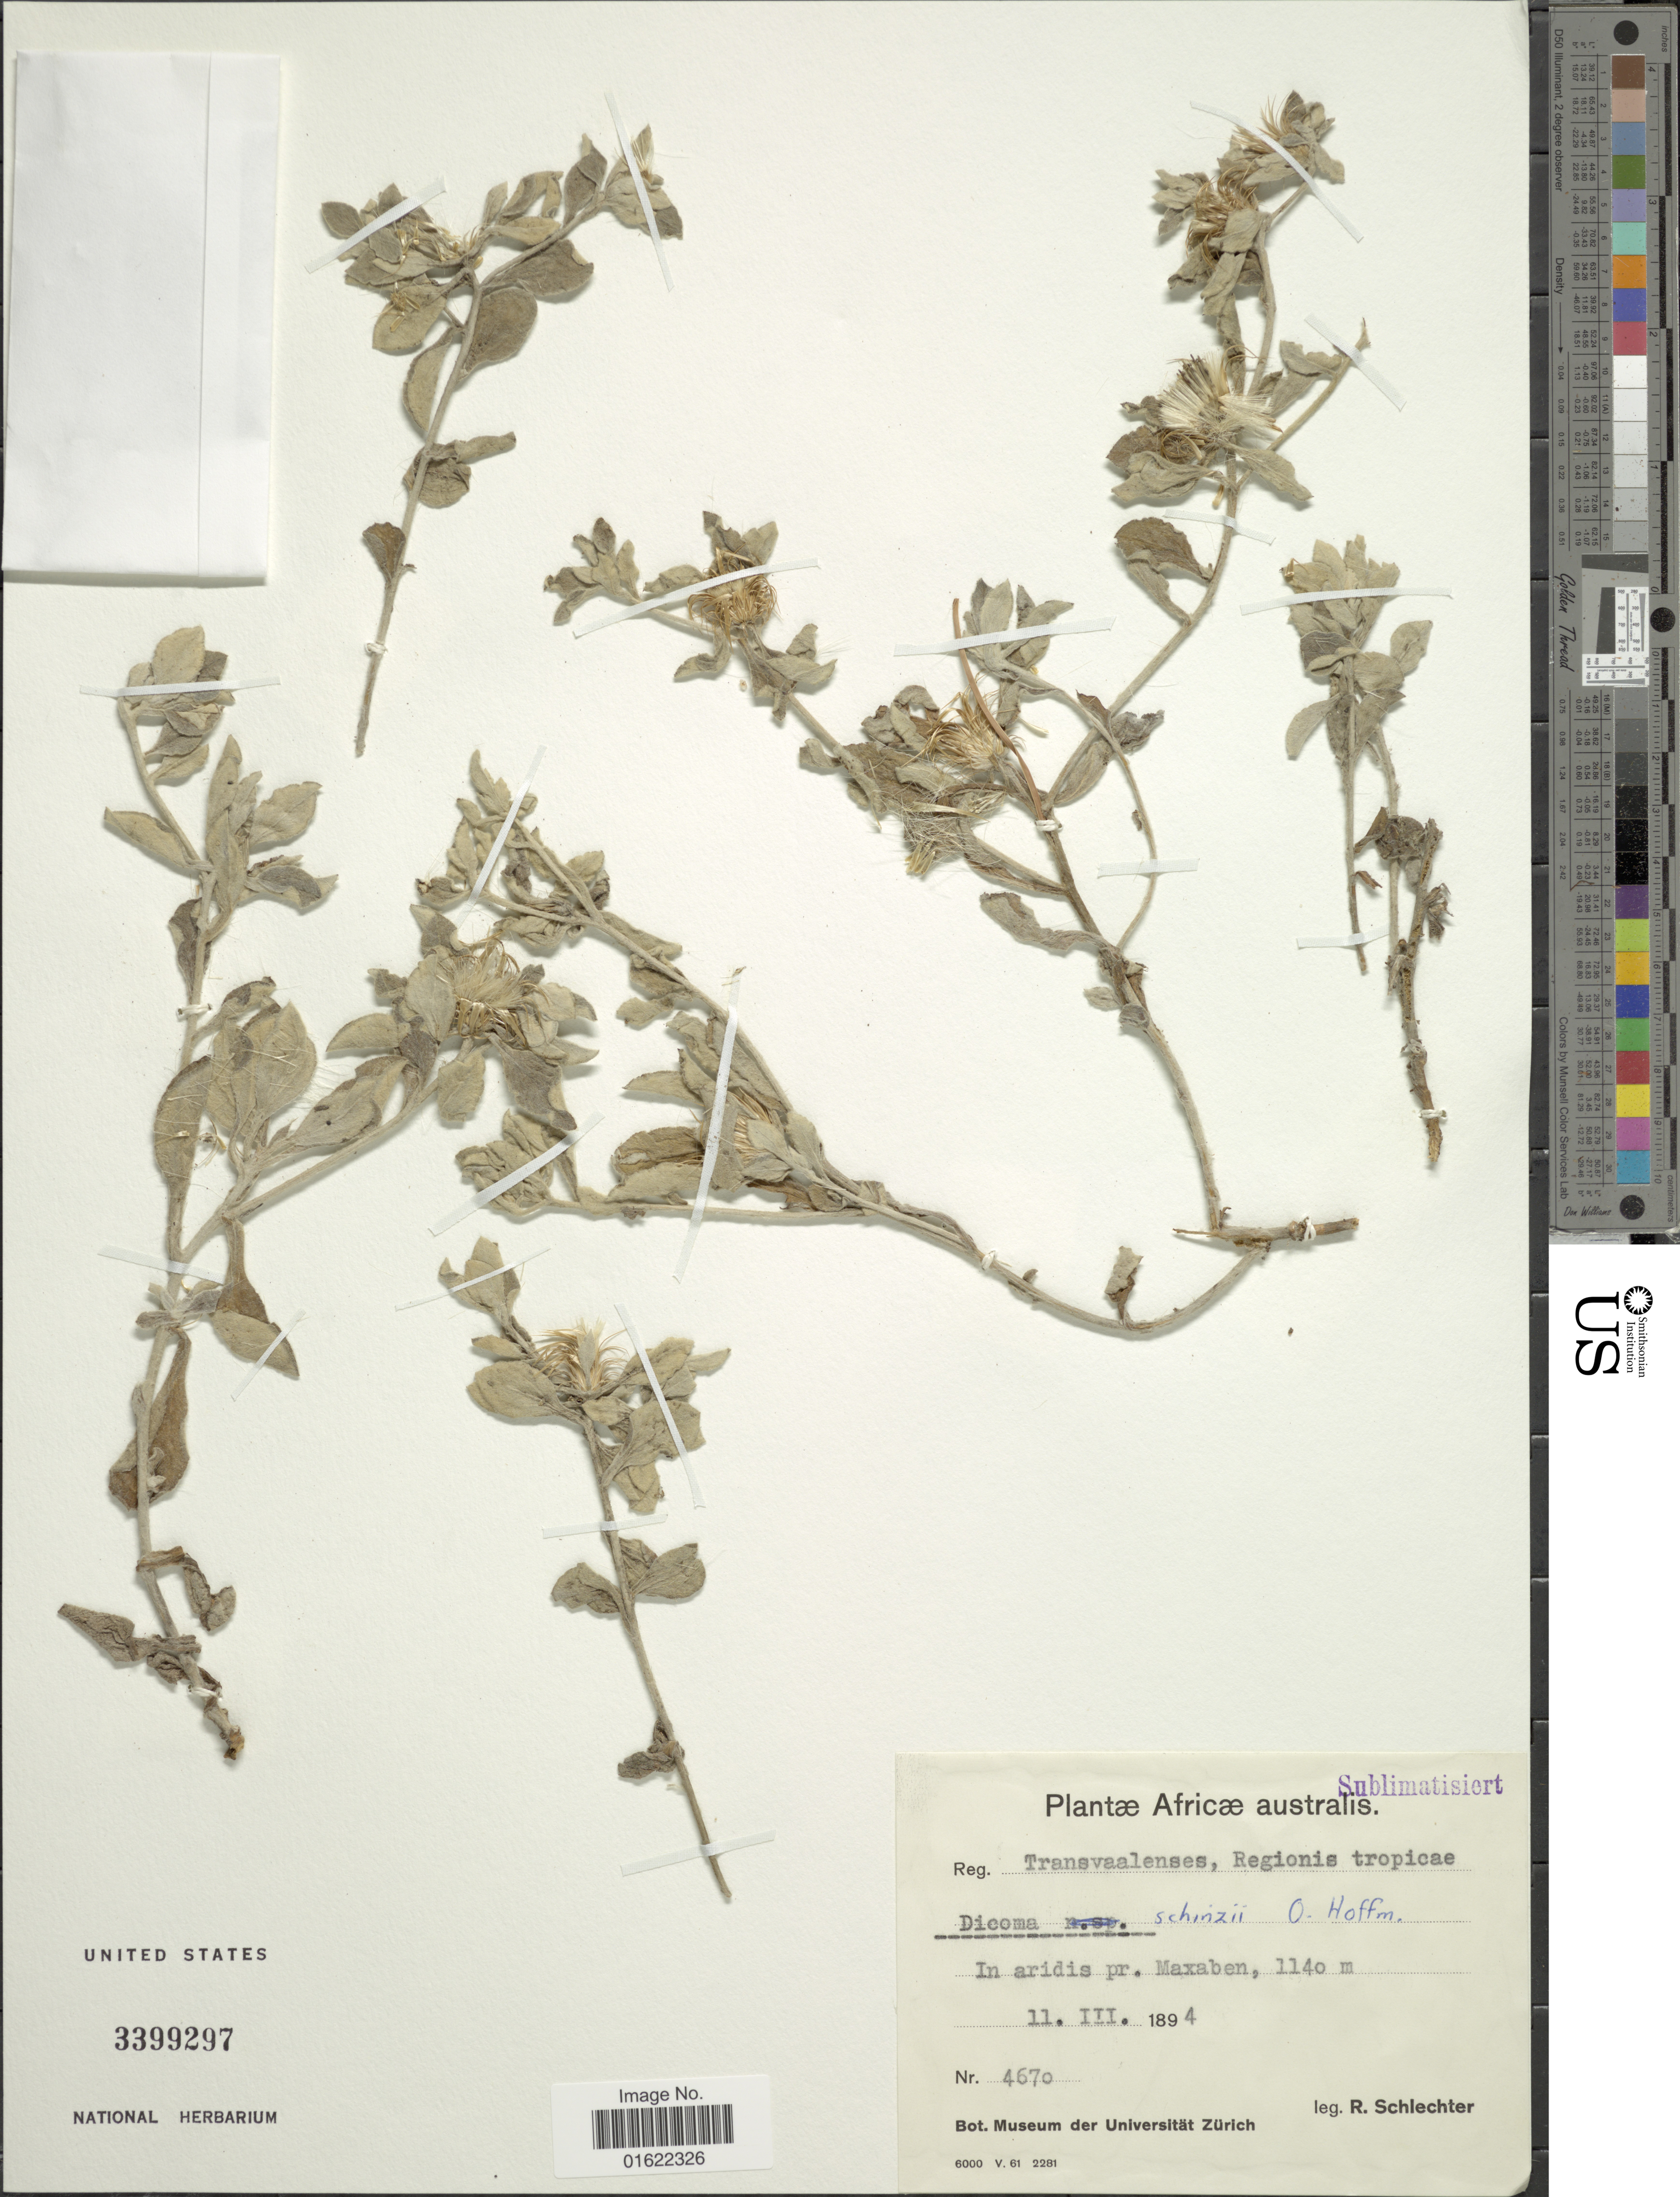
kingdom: Plantae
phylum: Tracheophyta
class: Magnoliopsida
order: Asterales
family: Asteraceae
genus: Dicoma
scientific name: Dicoma schinzii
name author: O. Hoffm.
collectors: F. R. R. Schlechter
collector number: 4670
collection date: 1894-03-11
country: South Africa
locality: In aridis pr. Maxaben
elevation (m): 1140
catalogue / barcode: US 3399297